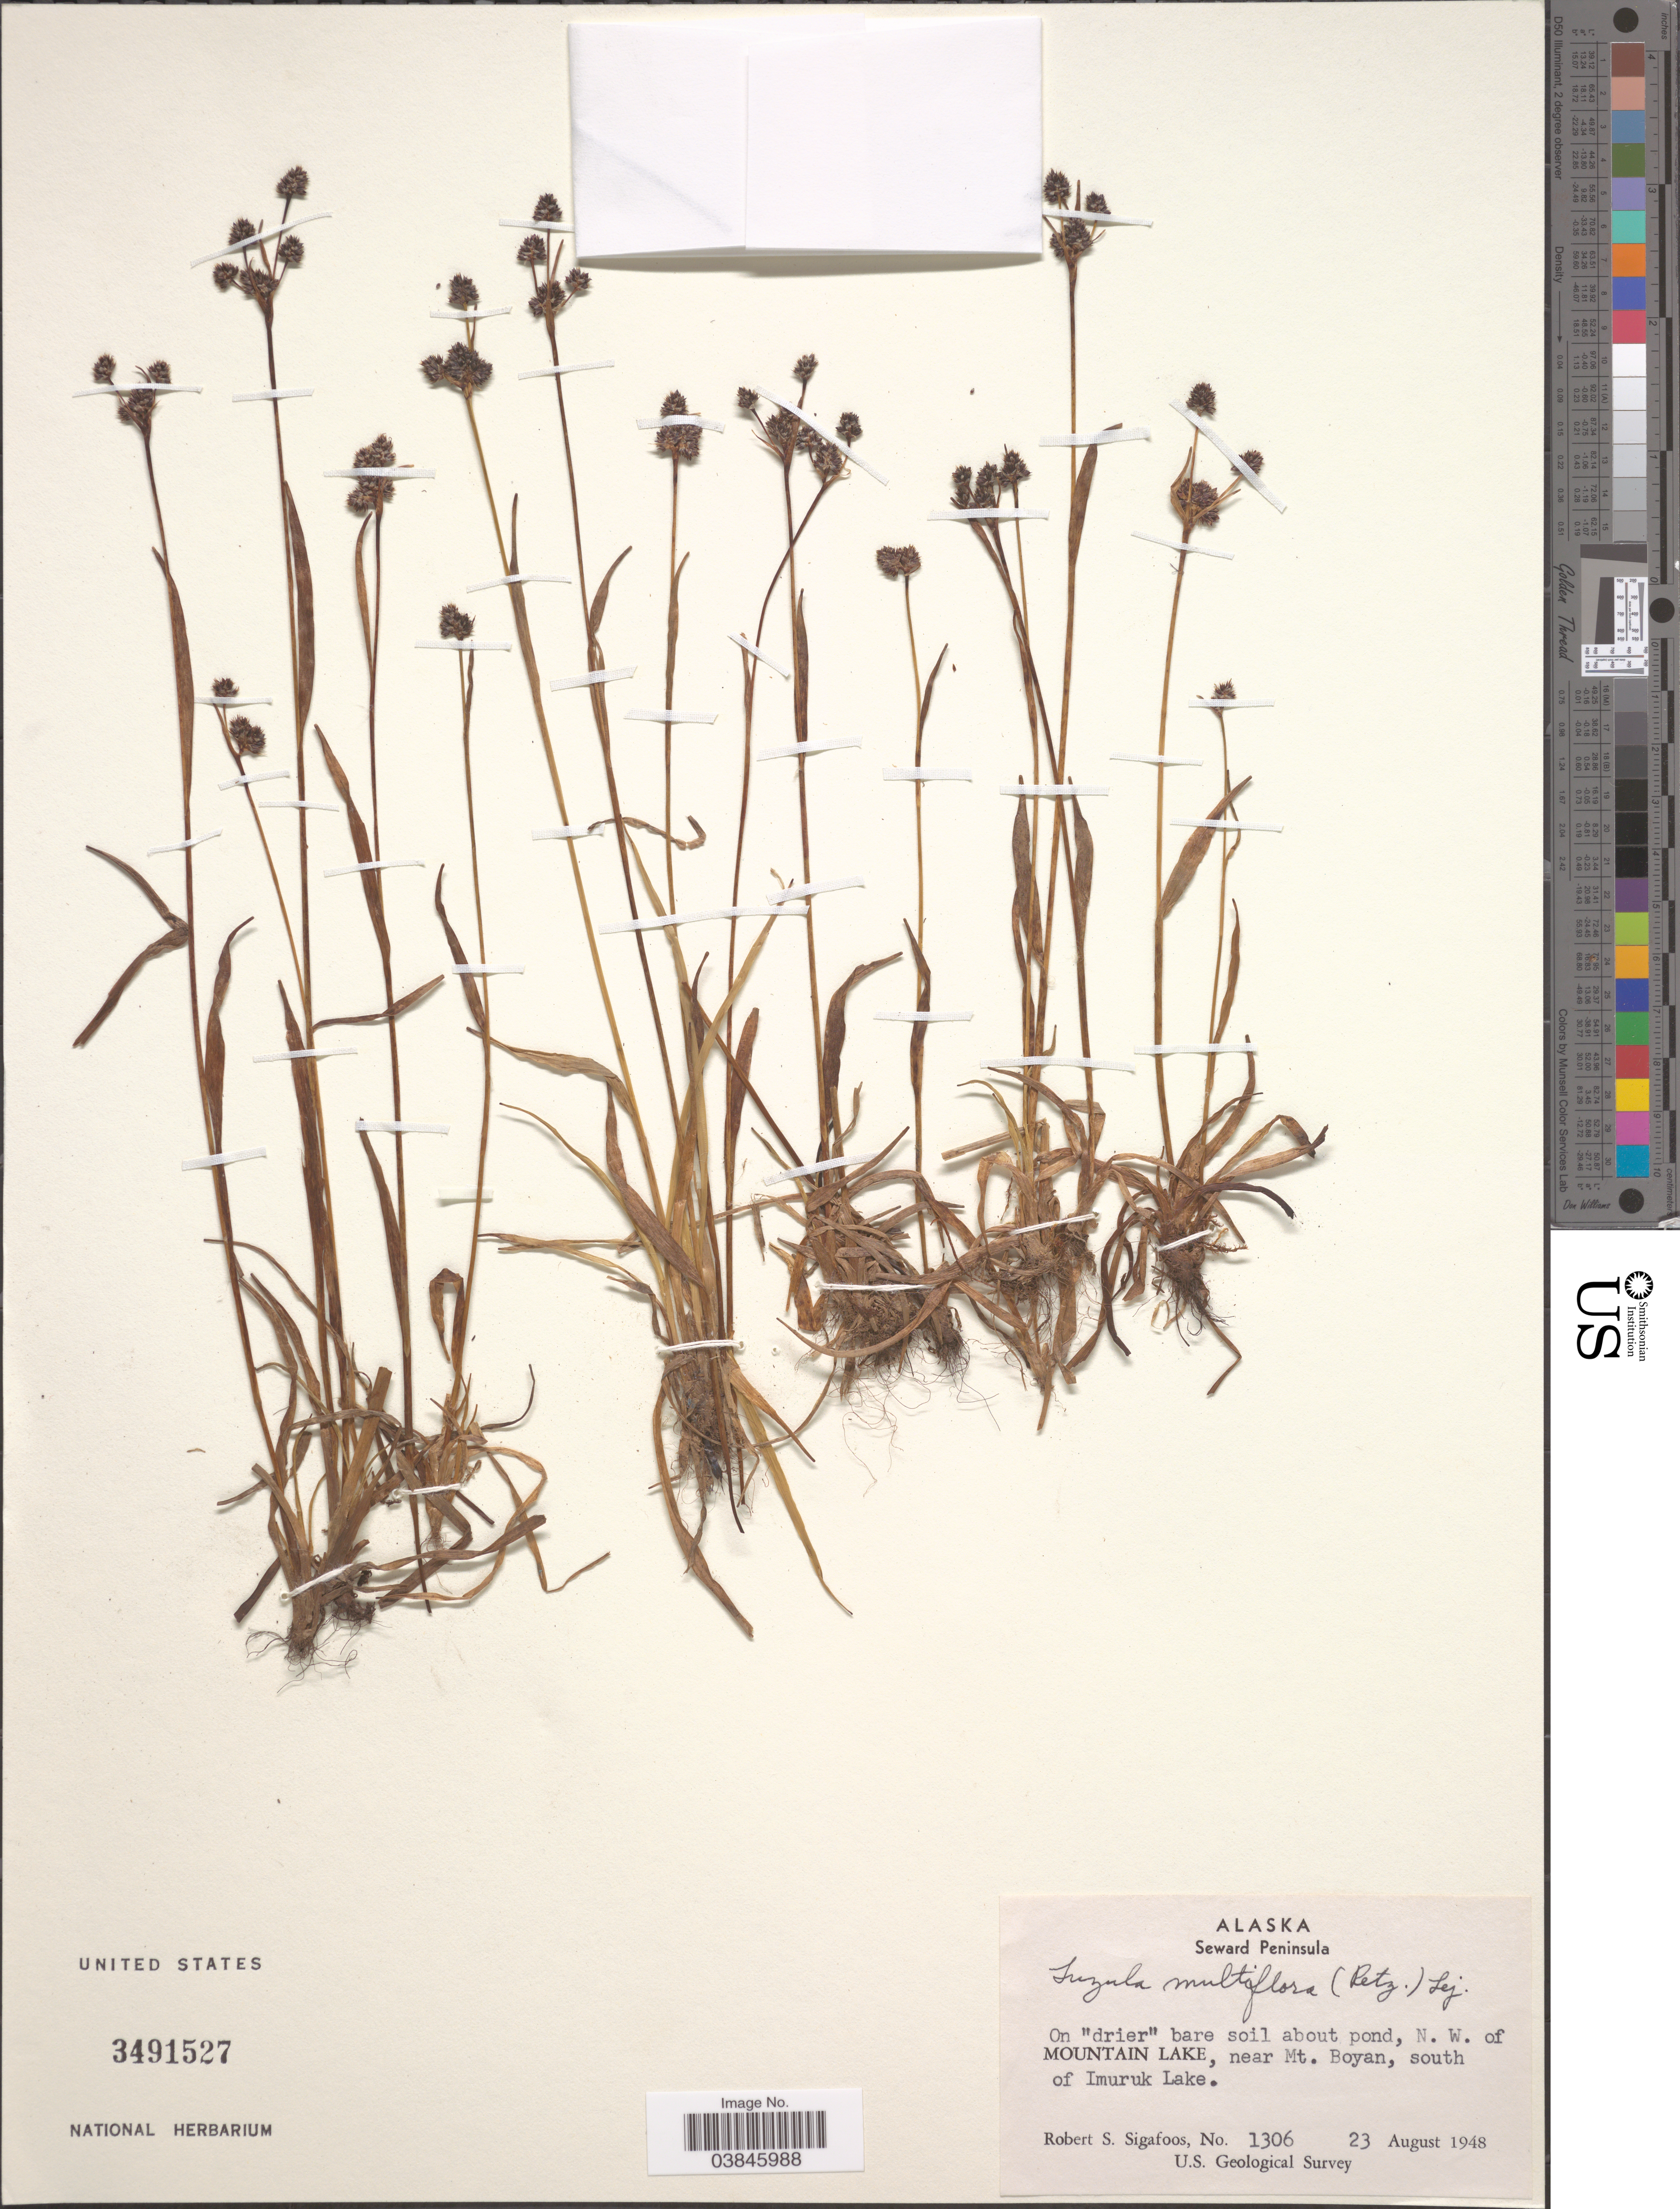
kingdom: Plantae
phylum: Tracheophyta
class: Liliopsida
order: Poales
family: Juncaceae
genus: Luzula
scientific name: Luzula multiflora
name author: (Ehrh.) Lej.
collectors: R. Sigafoos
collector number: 1306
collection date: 1948-08-23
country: United States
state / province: Alaska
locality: Seward Peninsula. On "drier" bare soil about pond, N.W. of Mountain Lake, neart Mt. Boyan, south of Imuruk Lake.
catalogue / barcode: US 3491527